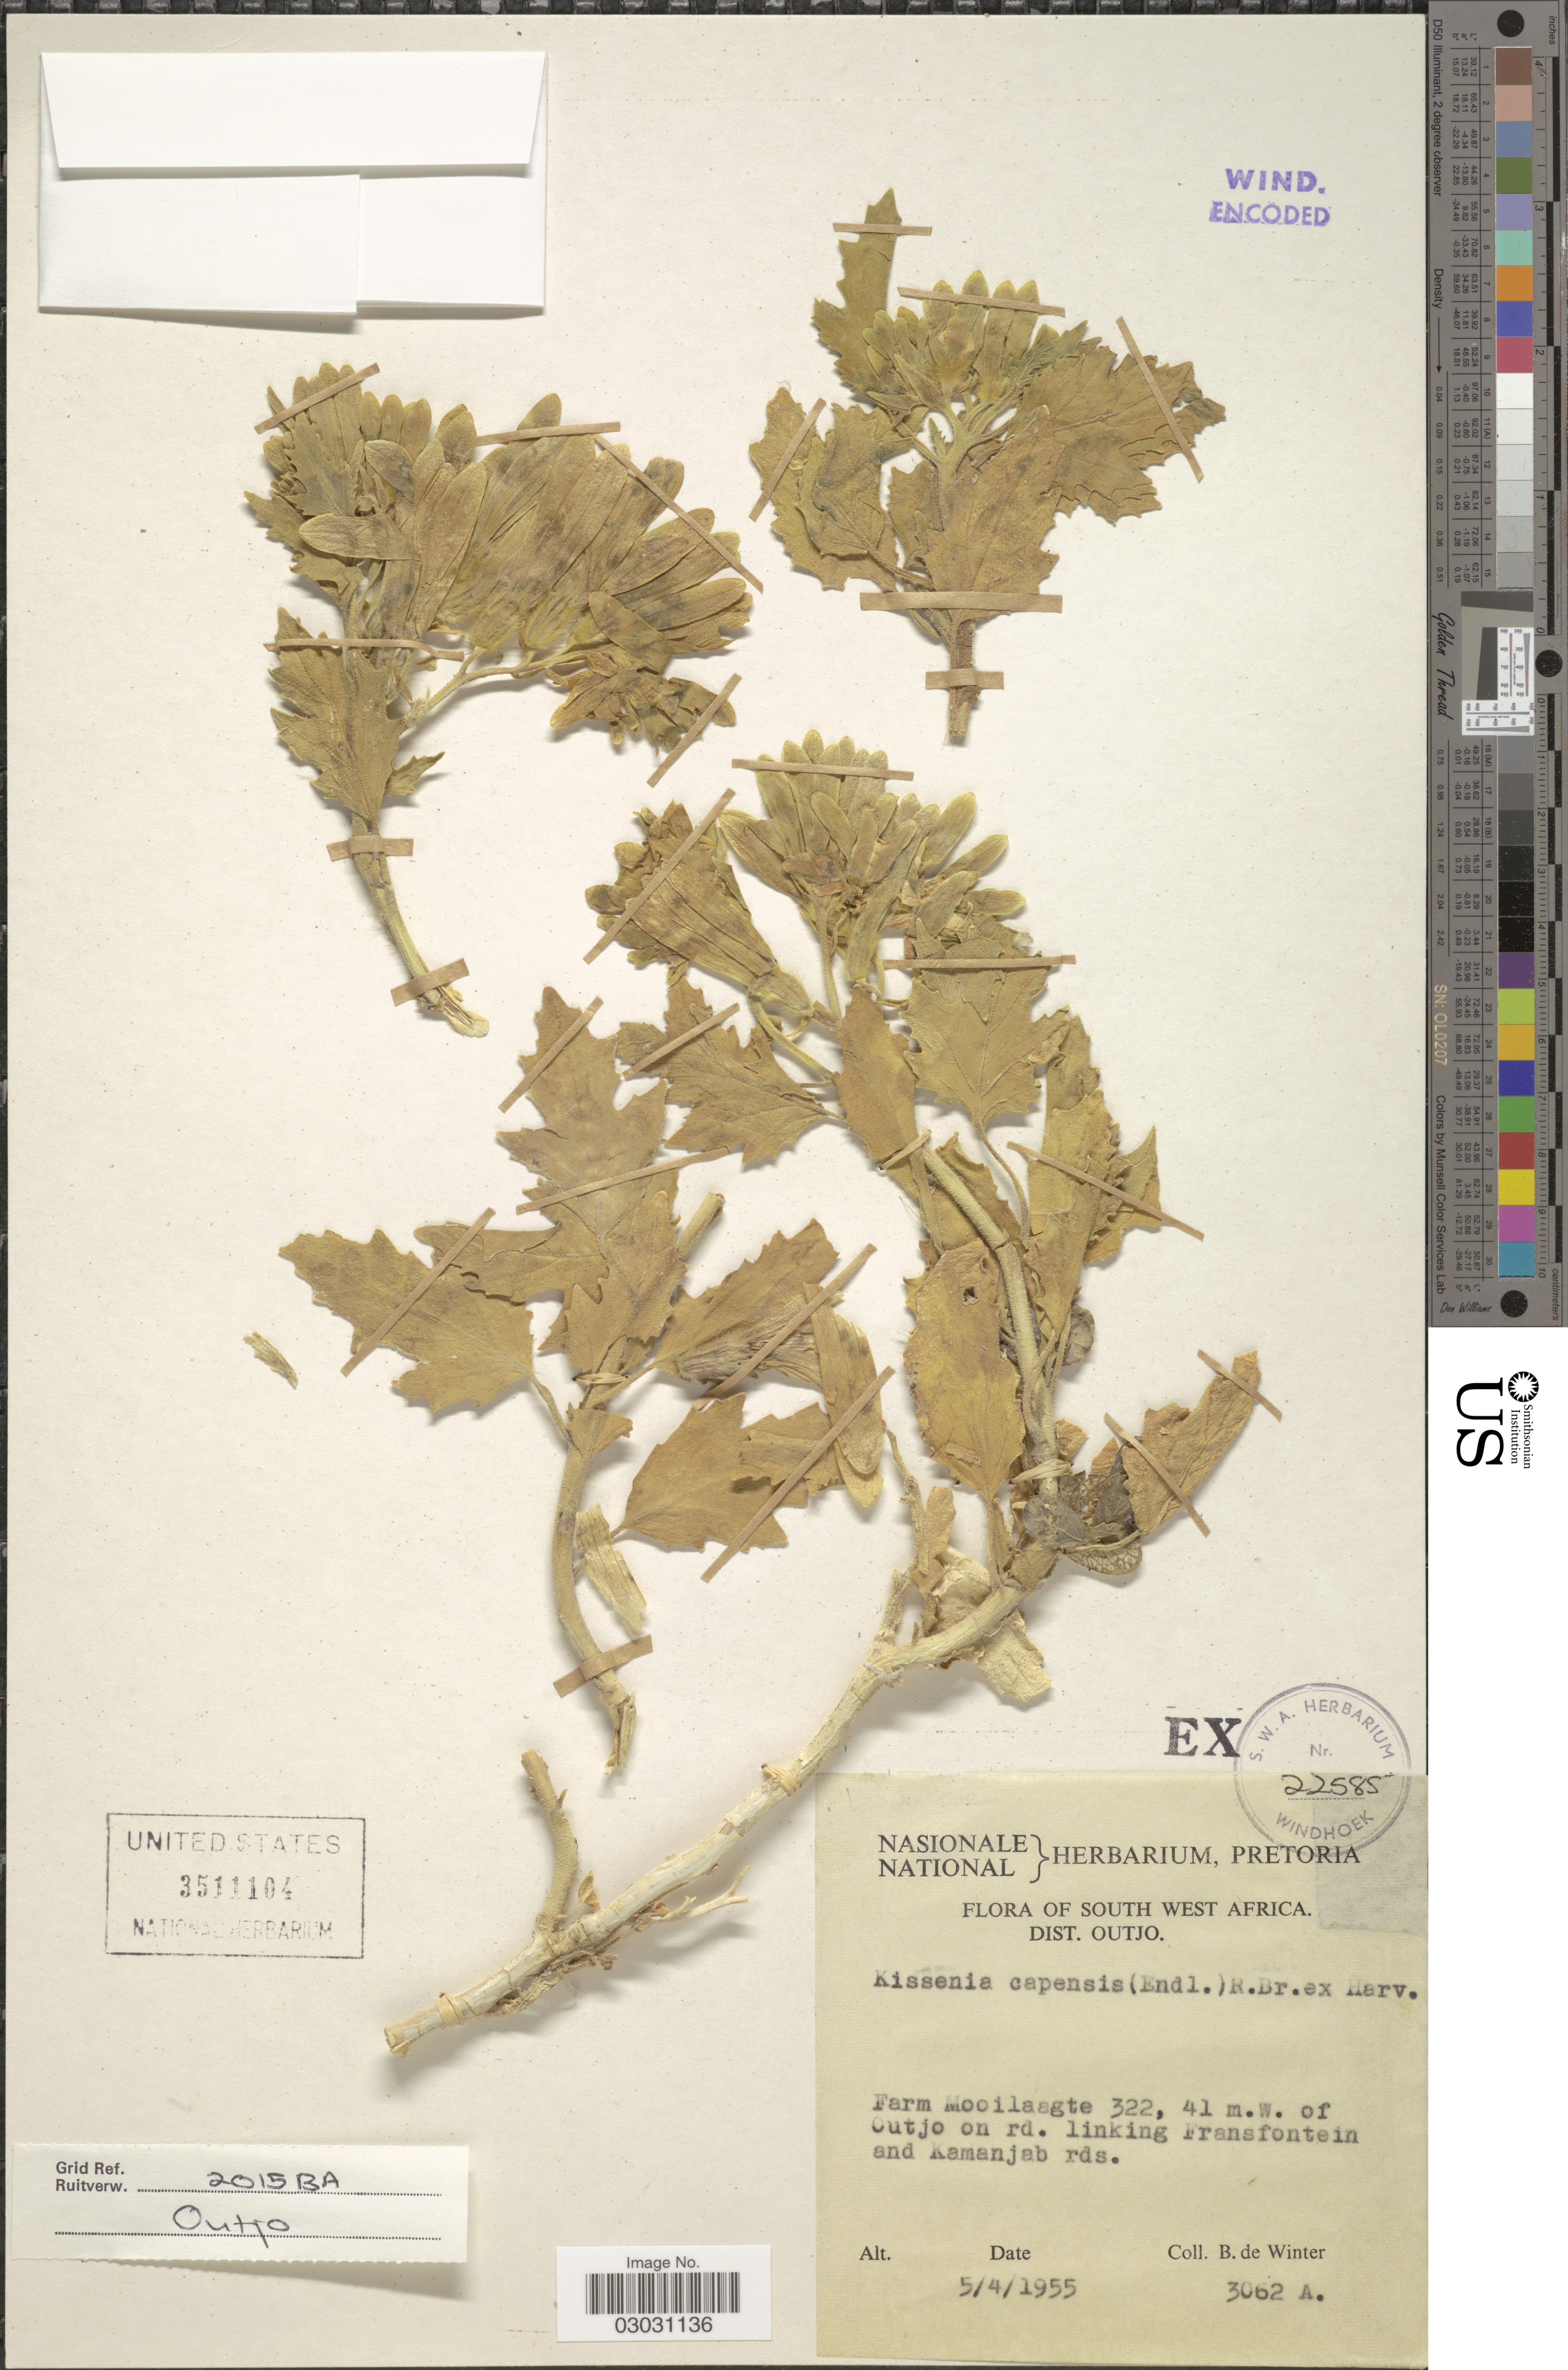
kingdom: Plantae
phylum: Tracheophyta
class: Magnoliopsida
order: Cornales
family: Loasaceae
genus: Kissenia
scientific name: Kissenia capensis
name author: Endl.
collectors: B. de Winter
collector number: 3062 A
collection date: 1955-04-05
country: Namibia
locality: South West Africa, Farm Mooilaagte 322, 41 m. W. of Outjo on rd. linking Fransfontein and Kamanjab rds.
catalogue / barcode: US 3511104